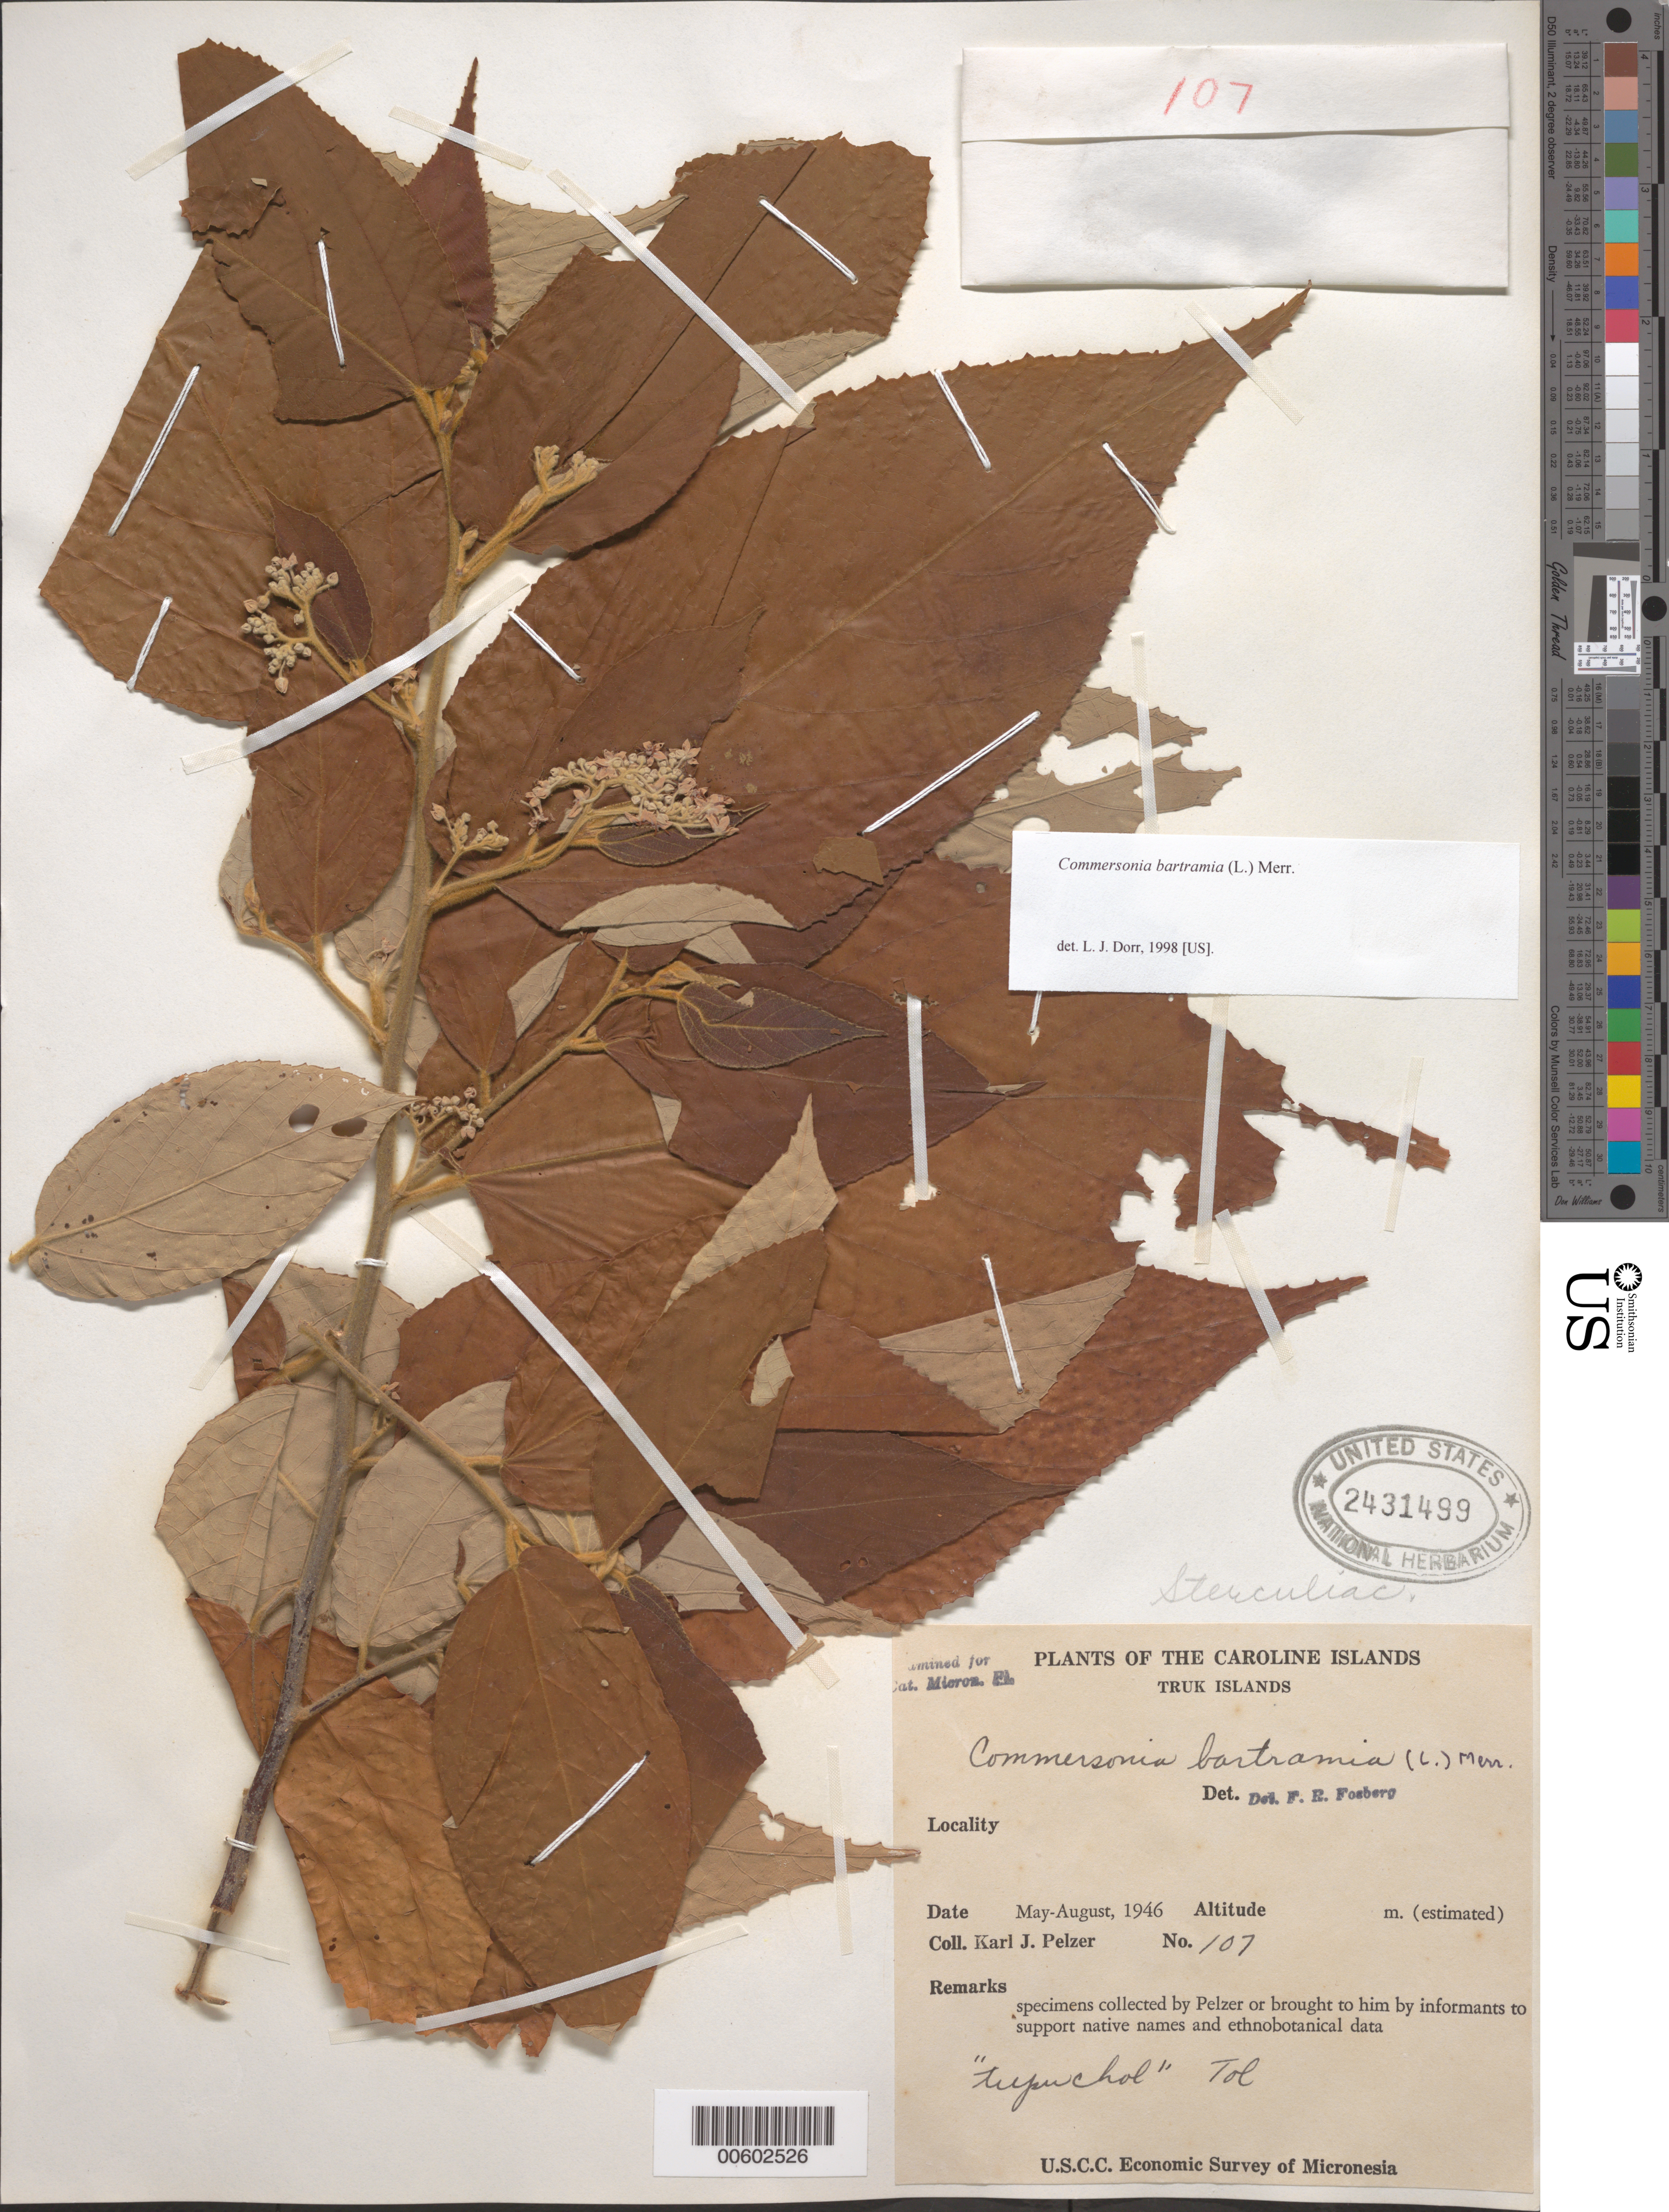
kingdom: Plantae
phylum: Tracheophyta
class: Magnoliopsida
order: Malvales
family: Malvaceae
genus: Commersonia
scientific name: Commersonia bartramia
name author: (L.) Merr.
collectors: K. J. Pelzer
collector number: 107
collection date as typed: May 1946 to -- Aug 1946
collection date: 1946-05/1946-08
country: Micronesia, Federated States of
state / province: Truk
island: Truk (Chuuk) Is.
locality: Truk Islands. [Chuuk = Truk] [Truk Is.]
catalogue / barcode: US 2431499